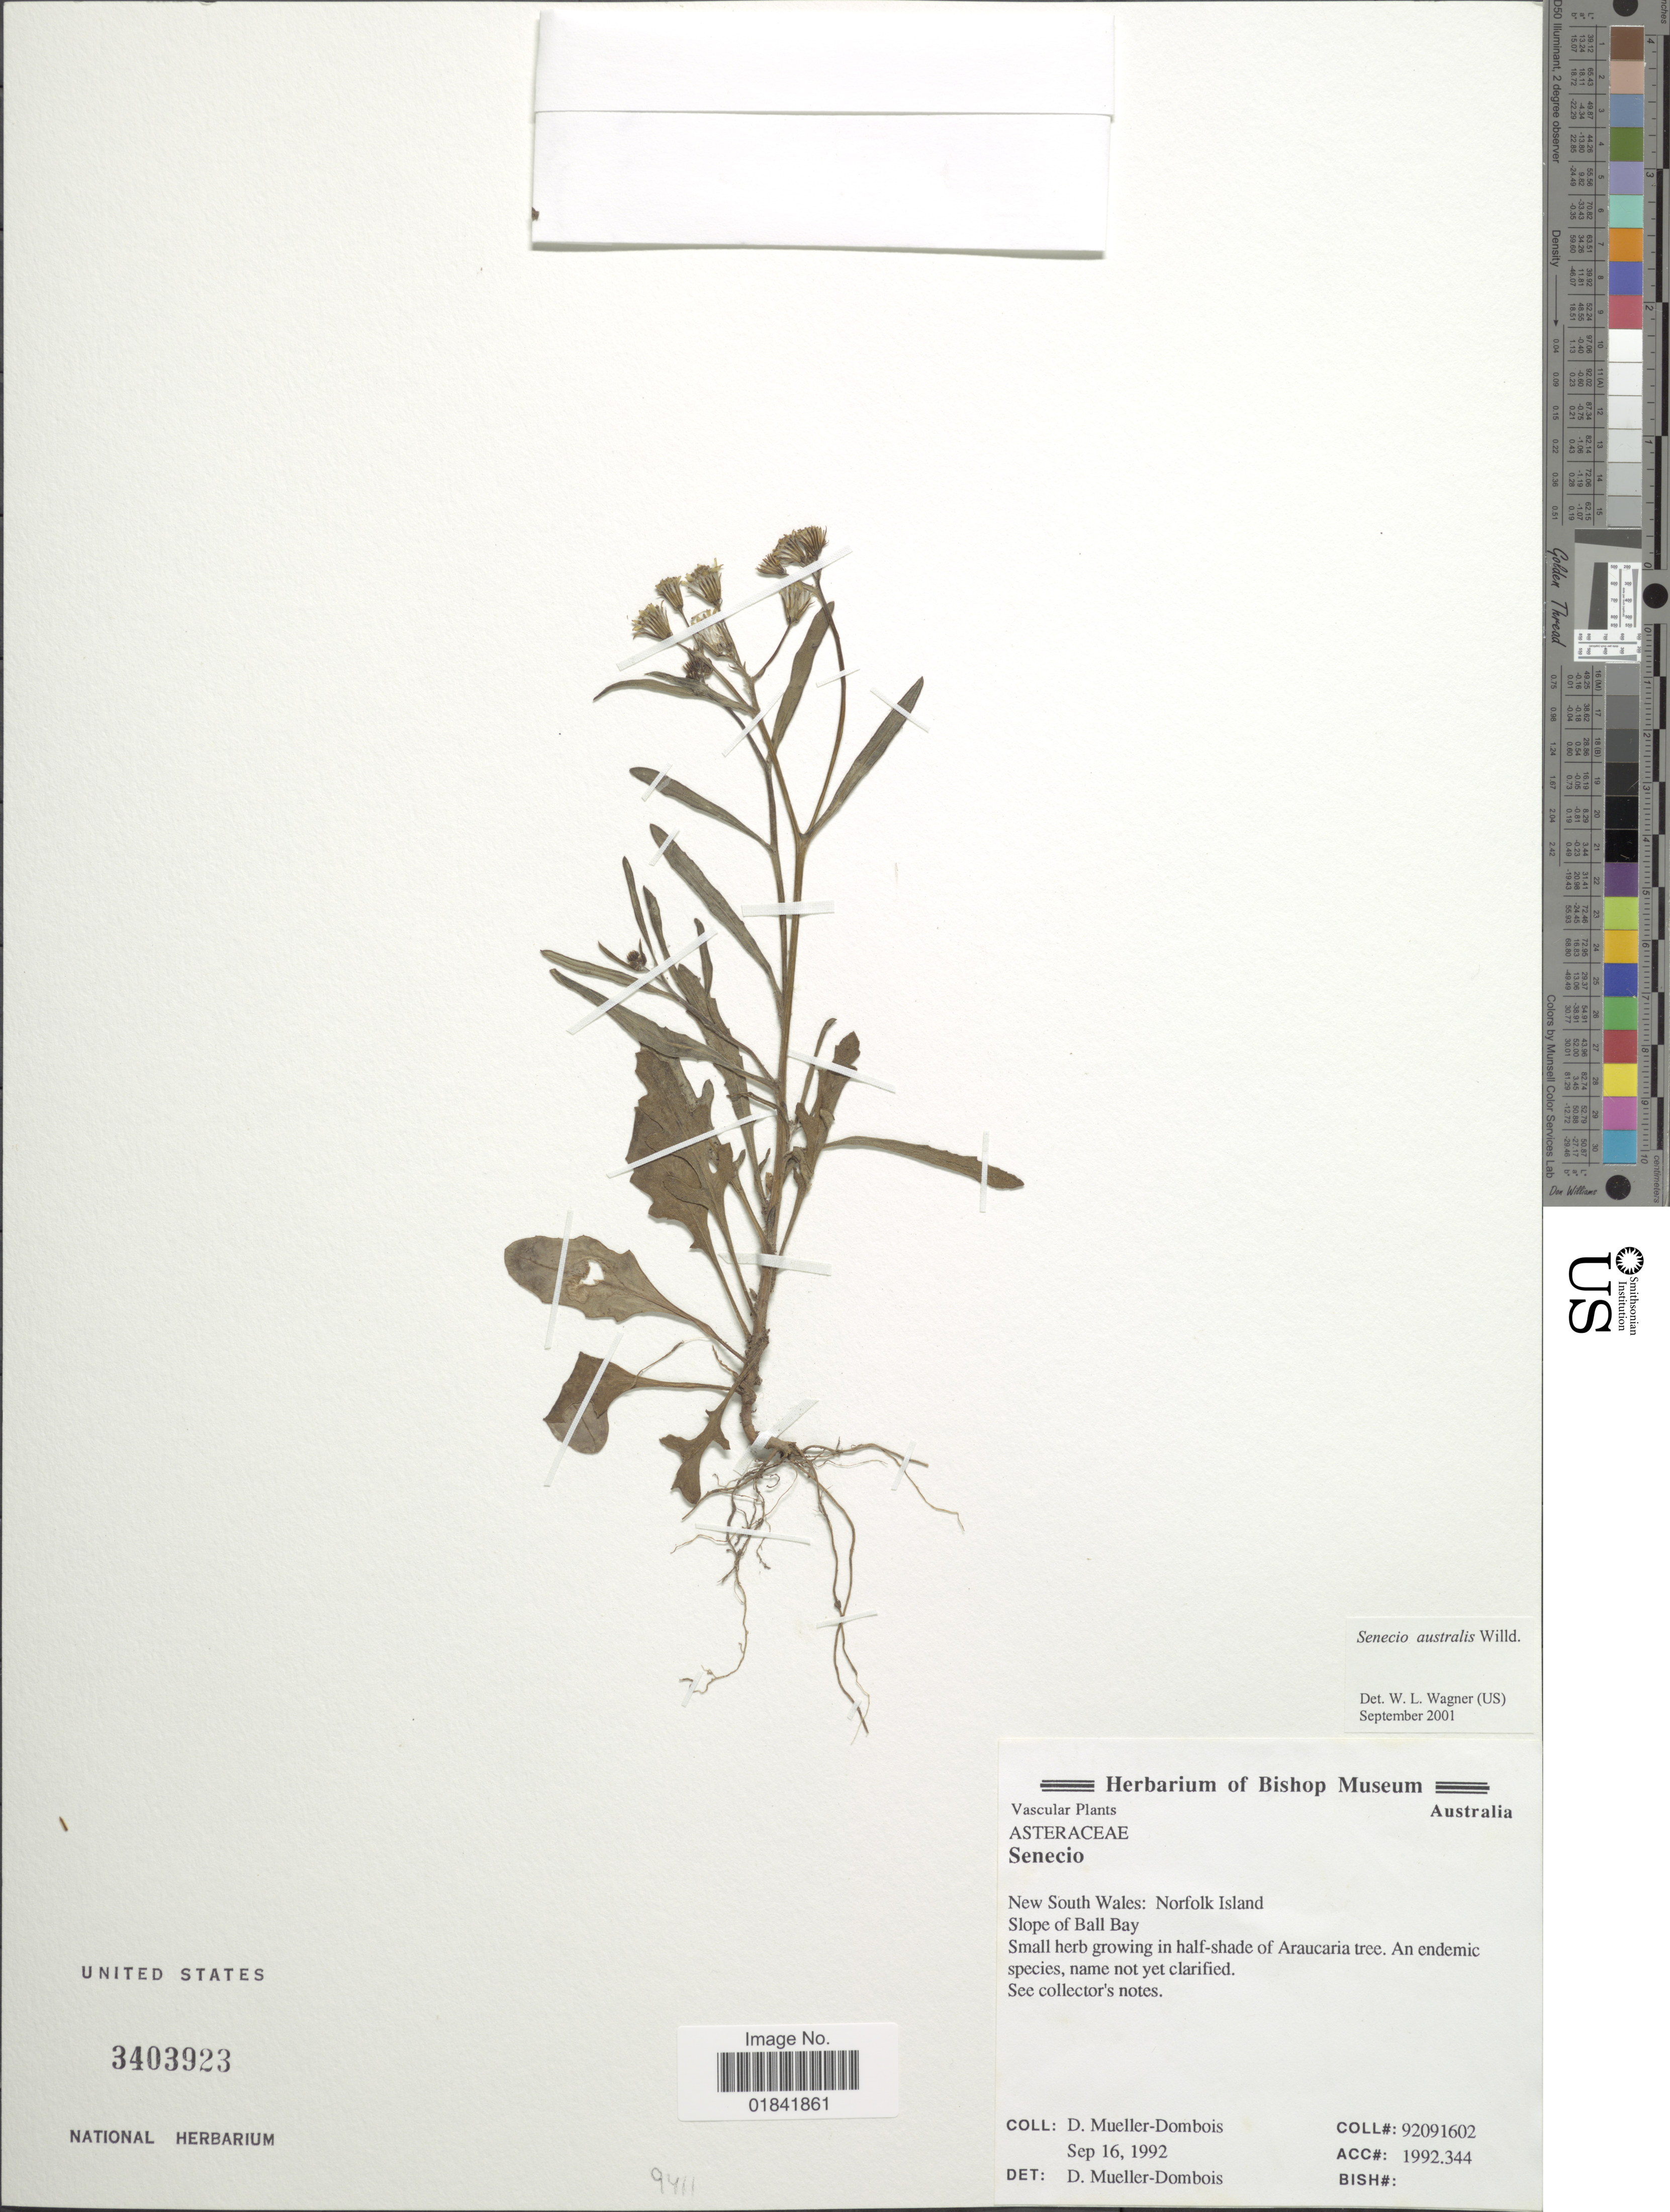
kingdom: Plantae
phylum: Tracheophyta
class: Magnoliopsida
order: Asterales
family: Asteraceae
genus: Senecio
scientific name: Senecio australis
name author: Willd.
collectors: D. Mueller-Dombois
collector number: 92091602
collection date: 1992-09-16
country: Australia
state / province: New South Wales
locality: Norfolk Island, slope of Ball Bay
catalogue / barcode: US 3403923